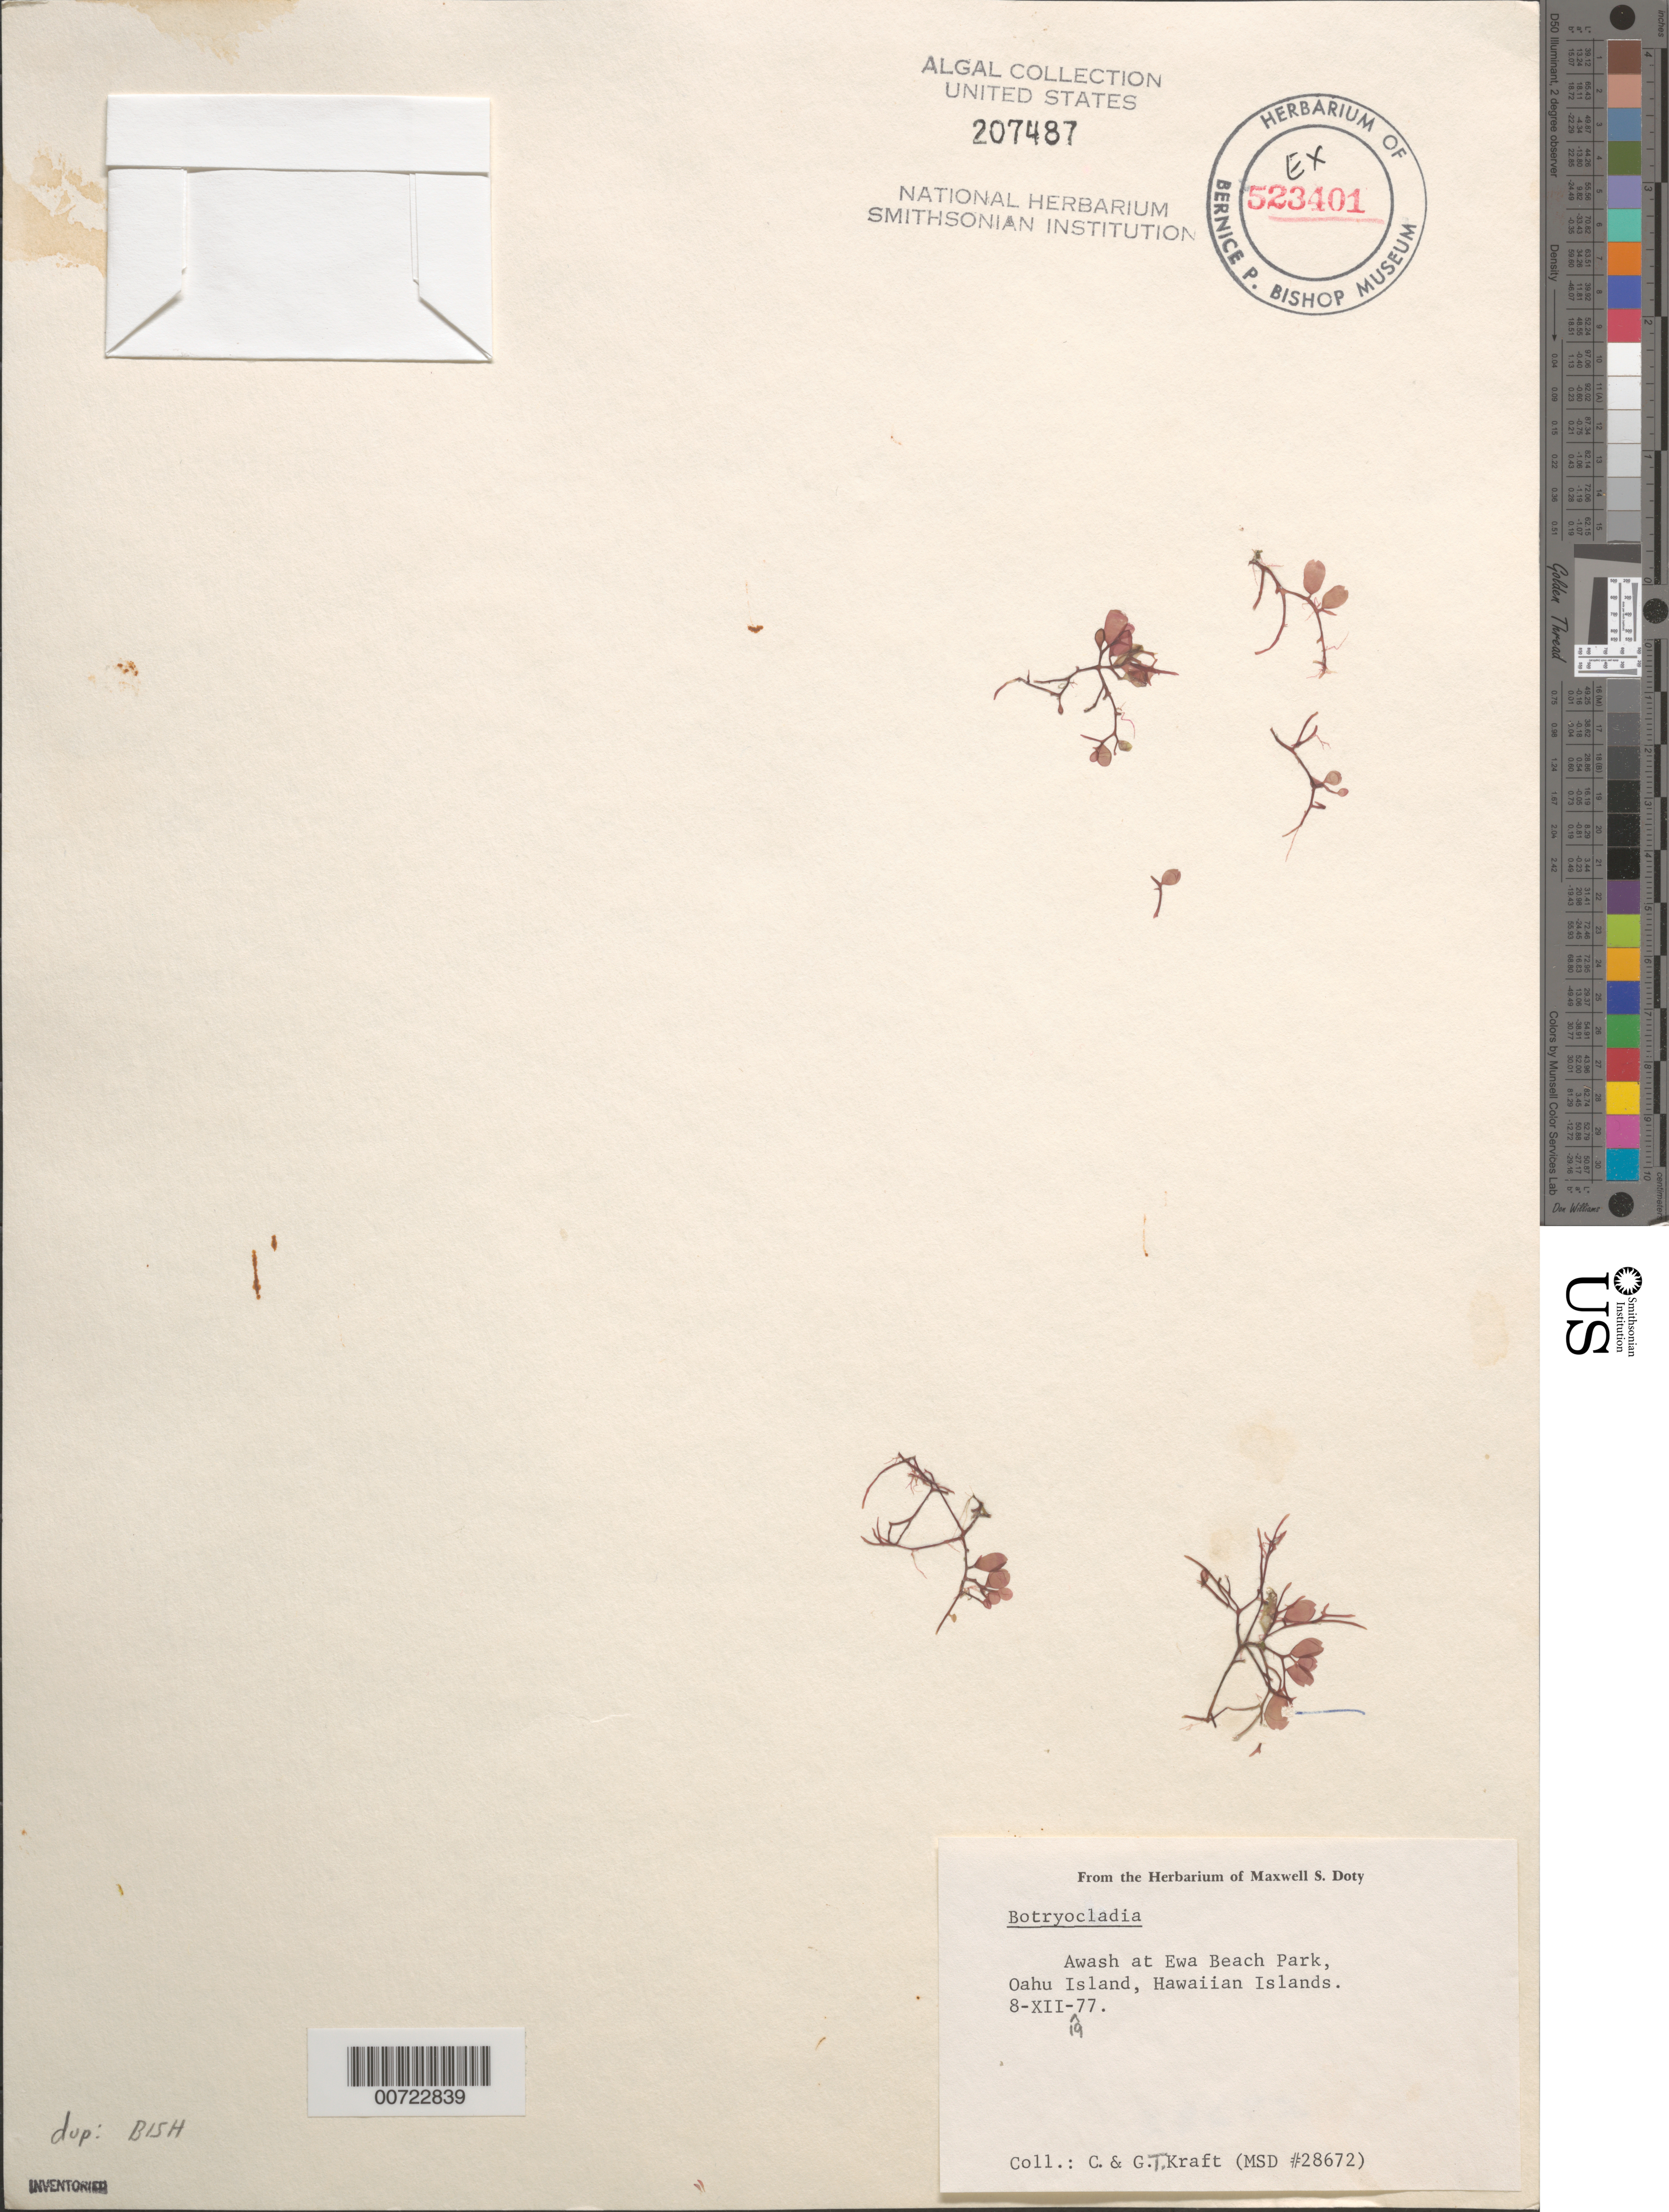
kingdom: Plantae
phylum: Rhodophyta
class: Florideophyceae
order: Rhodymeniales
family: Rhodymeniaceae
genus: Botryocladia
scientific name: Botryocladia sp.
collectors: C. Kraft & G. T. Kraft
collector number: MSD 28672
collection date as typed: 08 Dec 1977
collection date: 1977-12-08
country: United States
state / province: Hawaii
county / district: Honolulu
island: Oahu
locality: Ewa Beach Park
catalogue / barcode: US 207487